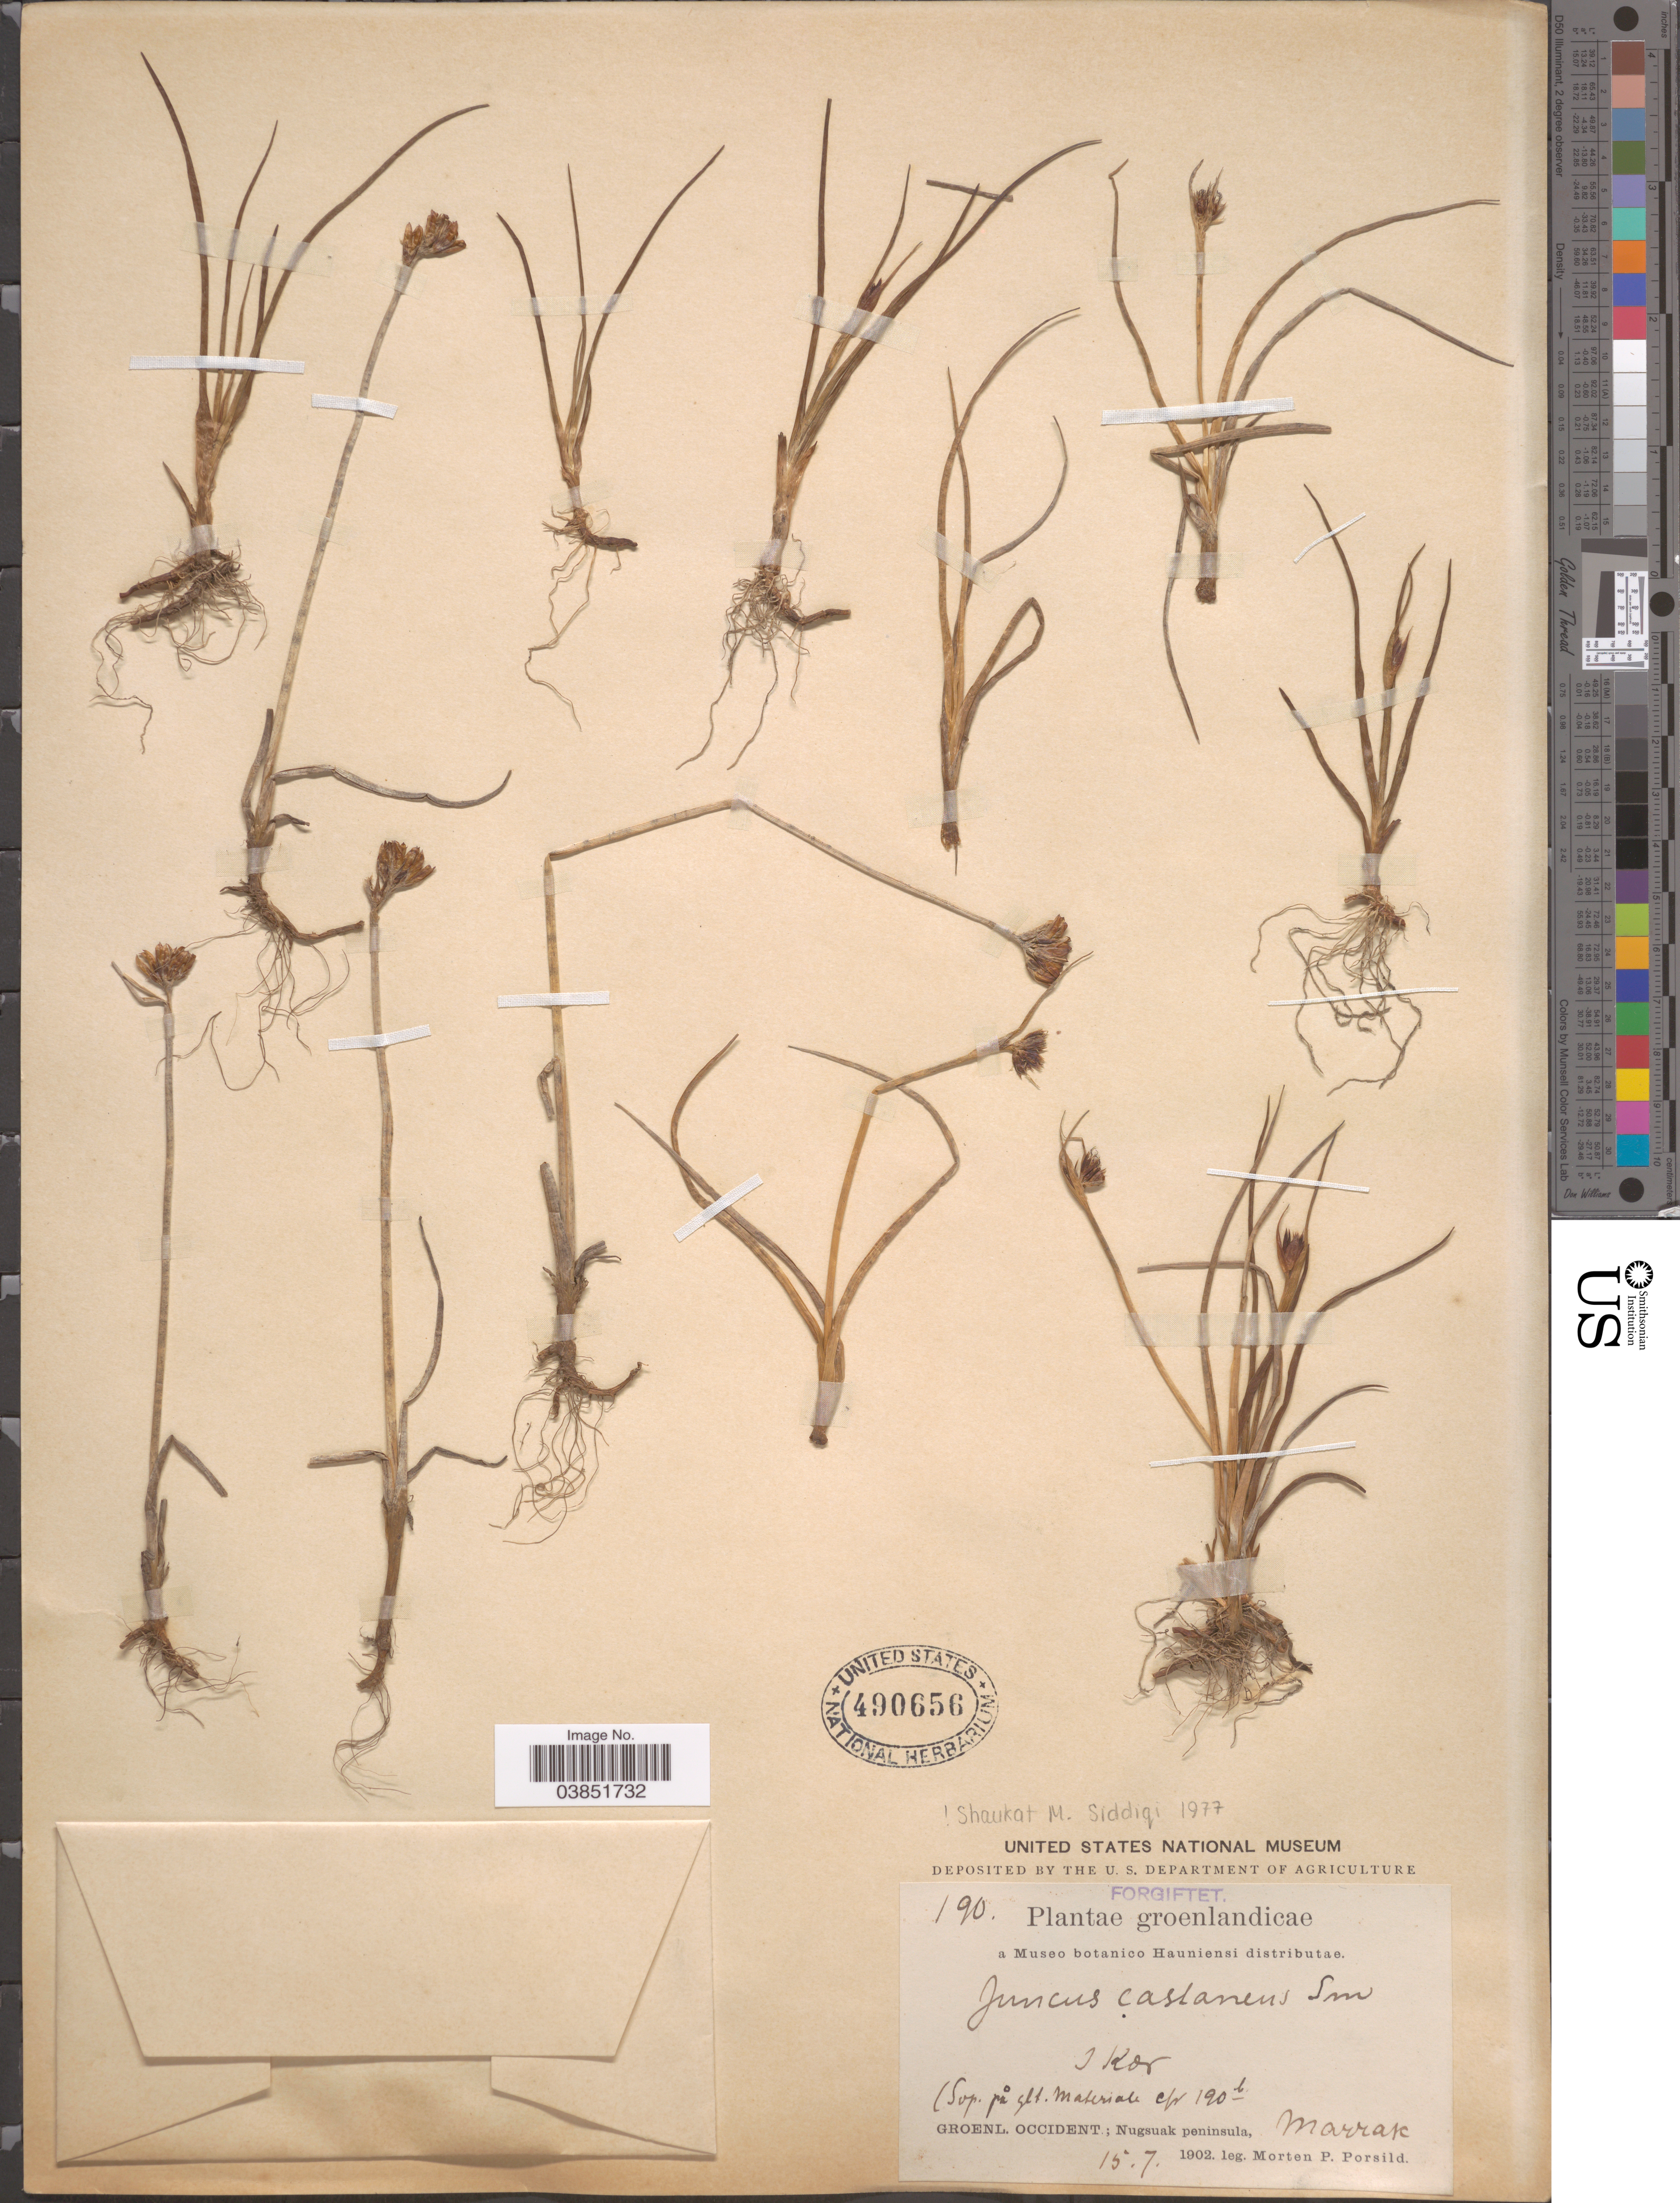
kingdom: Plantae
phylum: Tracheophyta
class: Liliopsida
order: Poales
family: Juncaceae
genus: Juncus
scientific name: Juncus castaneus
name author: Sm.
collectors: M. P. Porsild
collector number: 190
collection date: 1902-07-15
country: Greenland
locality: Groenlandicae. Groenl. Occident.; Nugsuak peninsula, Marrak.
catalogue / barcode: US 490656